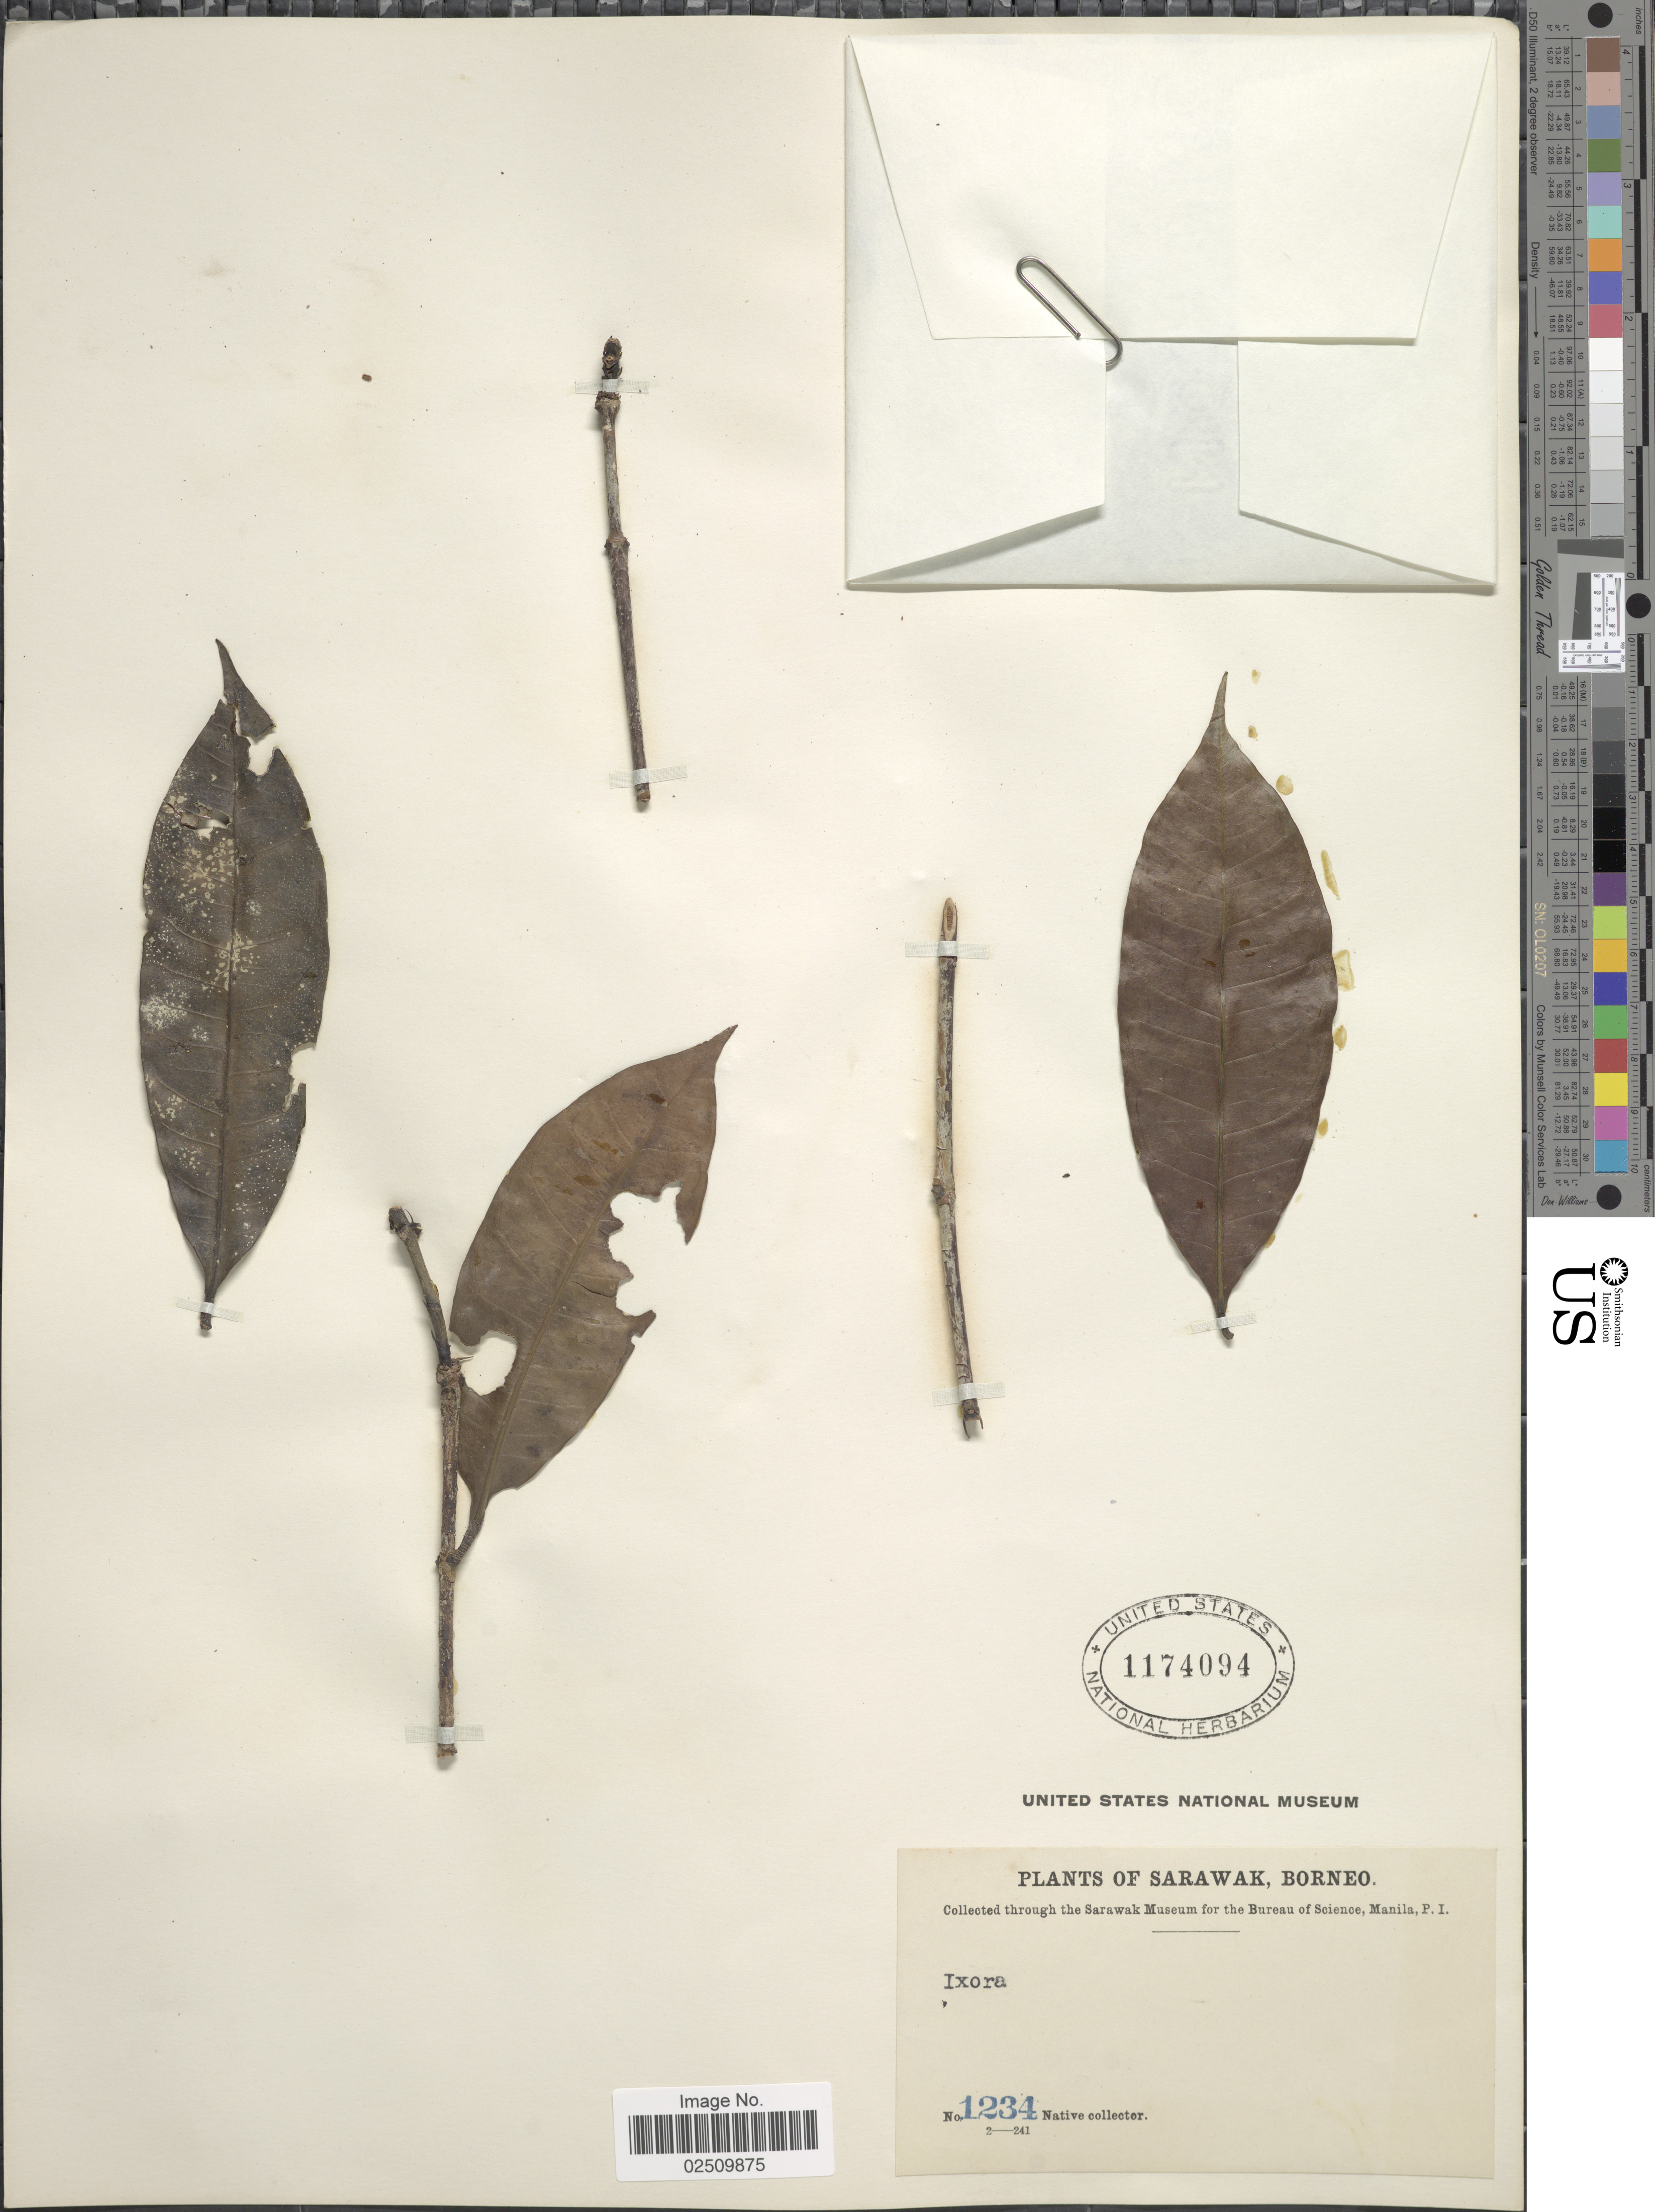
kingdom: Plantae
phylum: Tracheophyta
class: Magnoliopsida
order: Gentianales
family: Rubiaceae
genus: Ixora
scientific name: Ixora sp.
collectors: Native collector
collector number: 1234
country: Malaysia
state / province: Sarawak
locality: Borneo.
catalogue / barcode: US 1174094